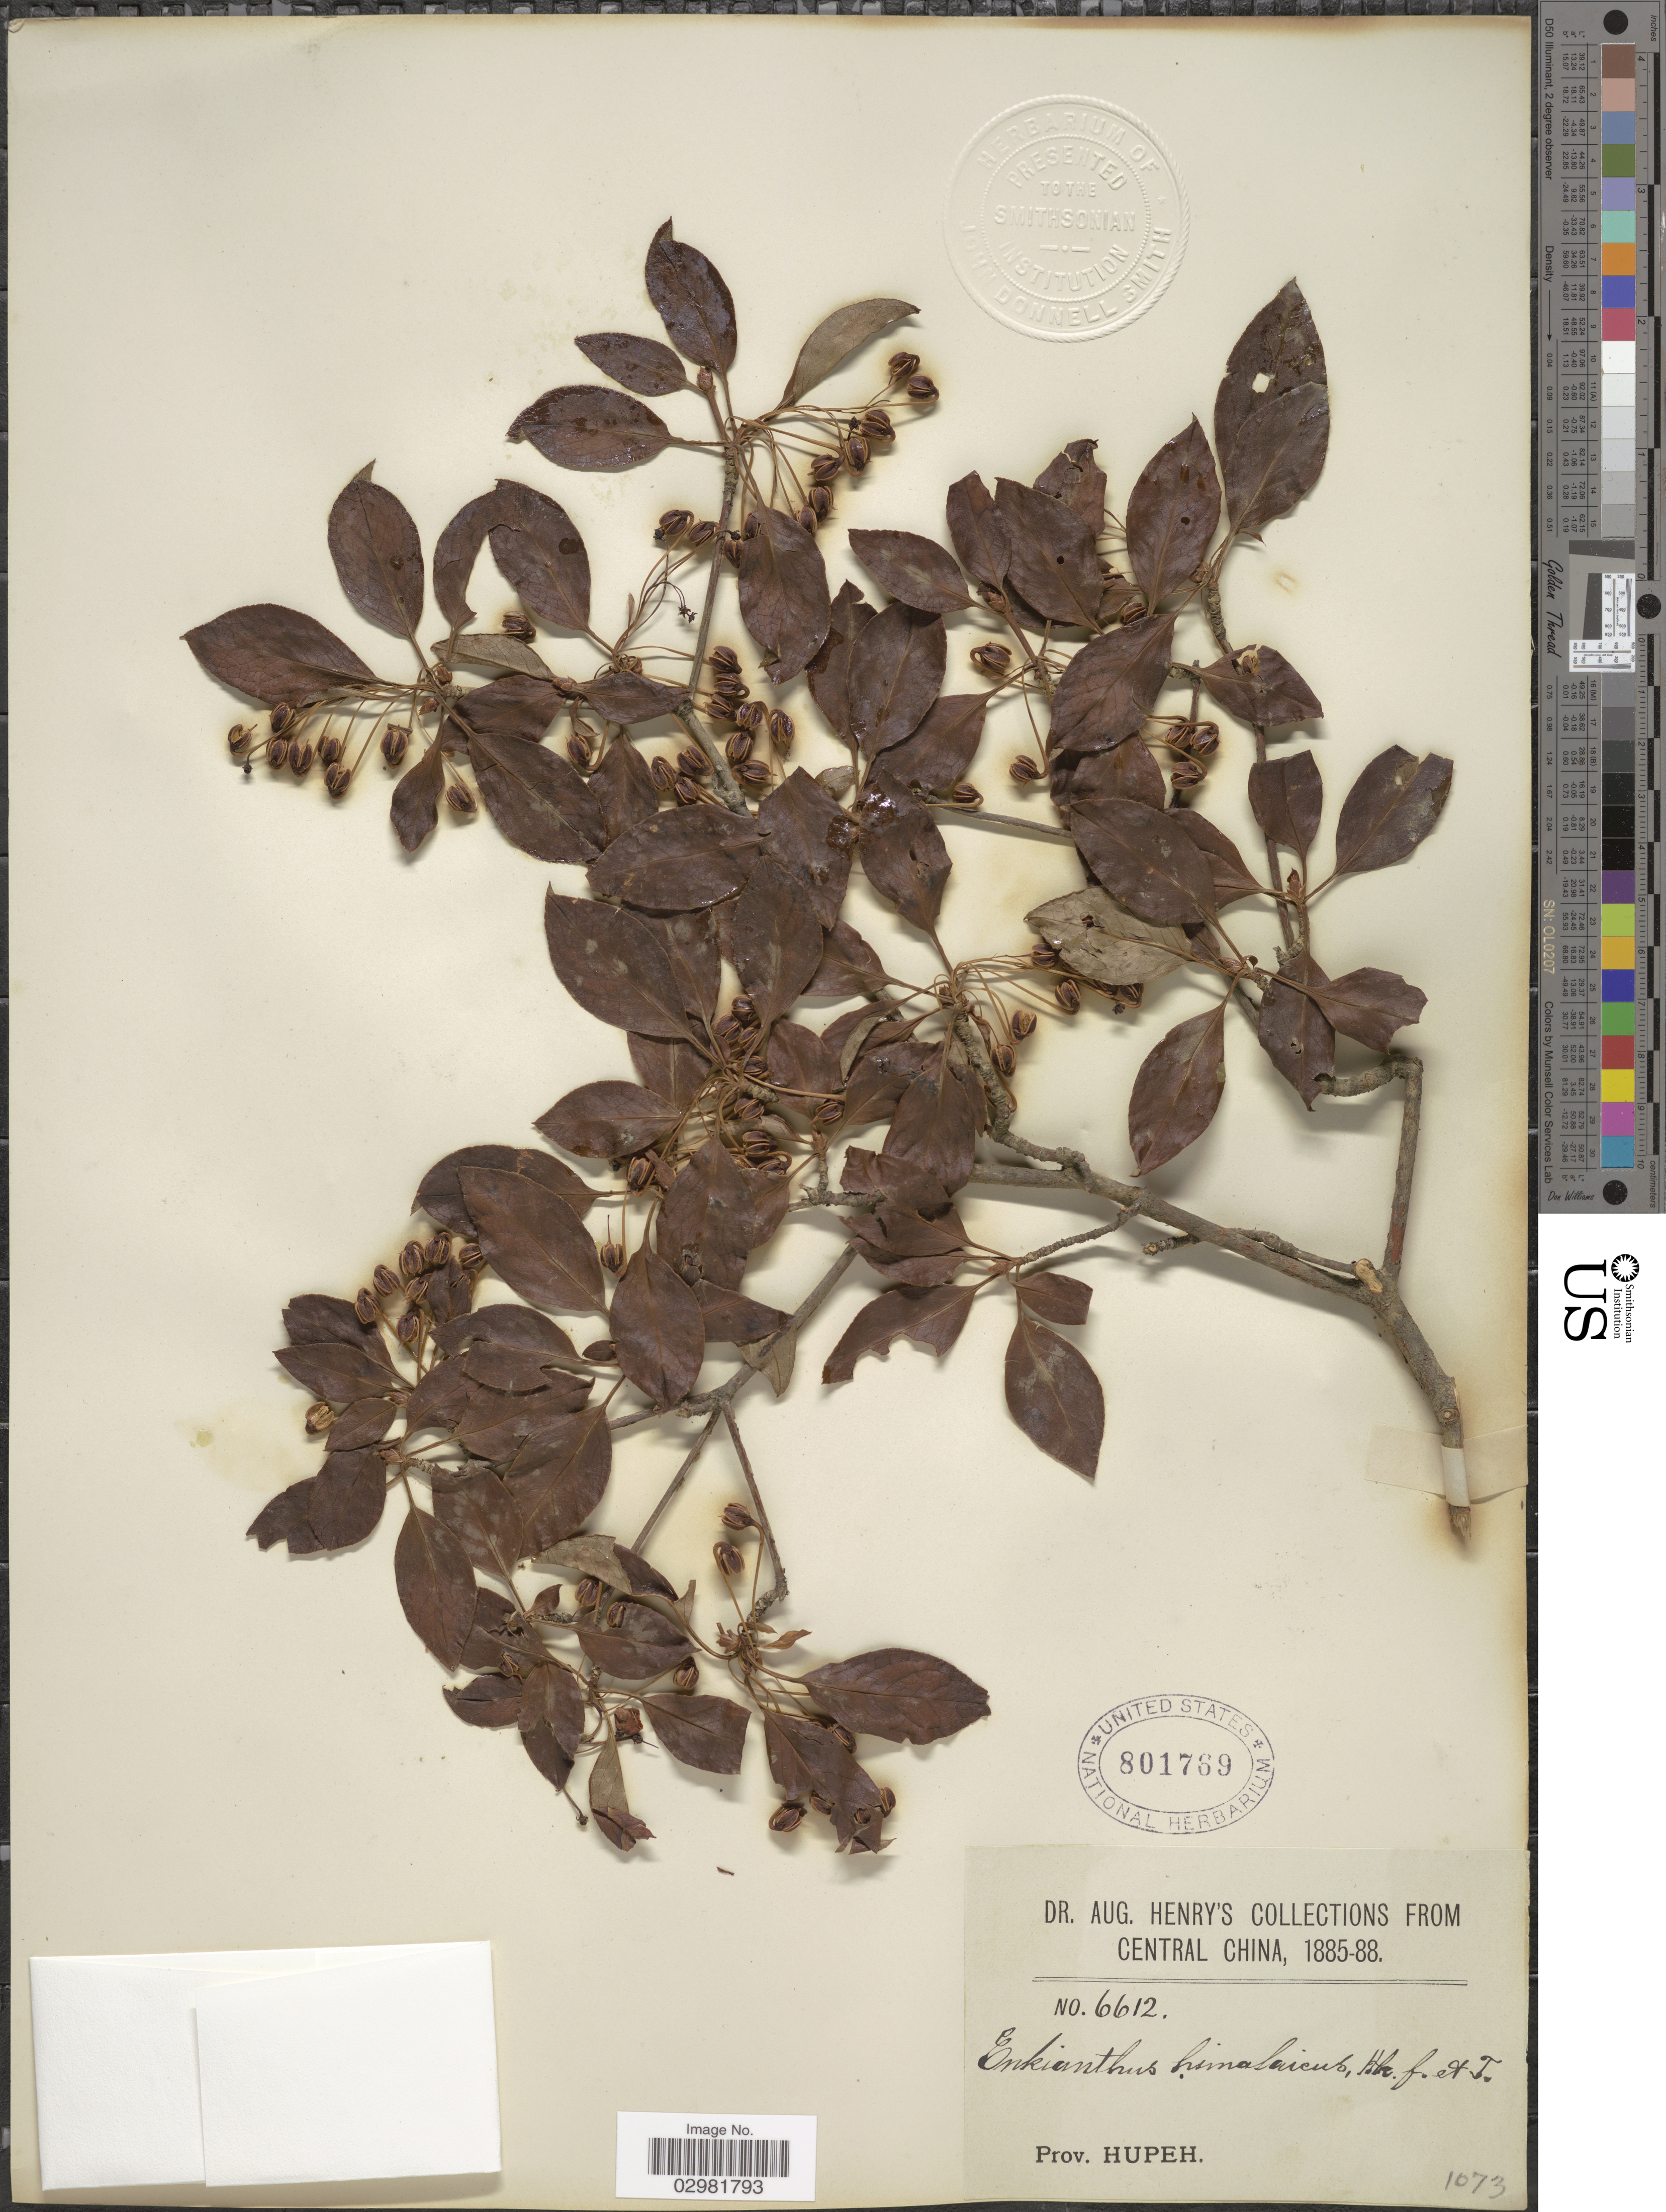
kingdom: Plantae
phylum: Tracheophyta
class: Magnoliopsida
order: Ericales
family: Ericaceae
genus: Enkianthus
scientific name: Enkianthus himalaicus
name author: Hook. f. & Thomson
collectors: A. Henry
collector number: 6612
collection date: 1885/1888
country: China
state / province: Hubei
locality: Central China. Prov. Hupeh.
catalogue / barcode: US 801769